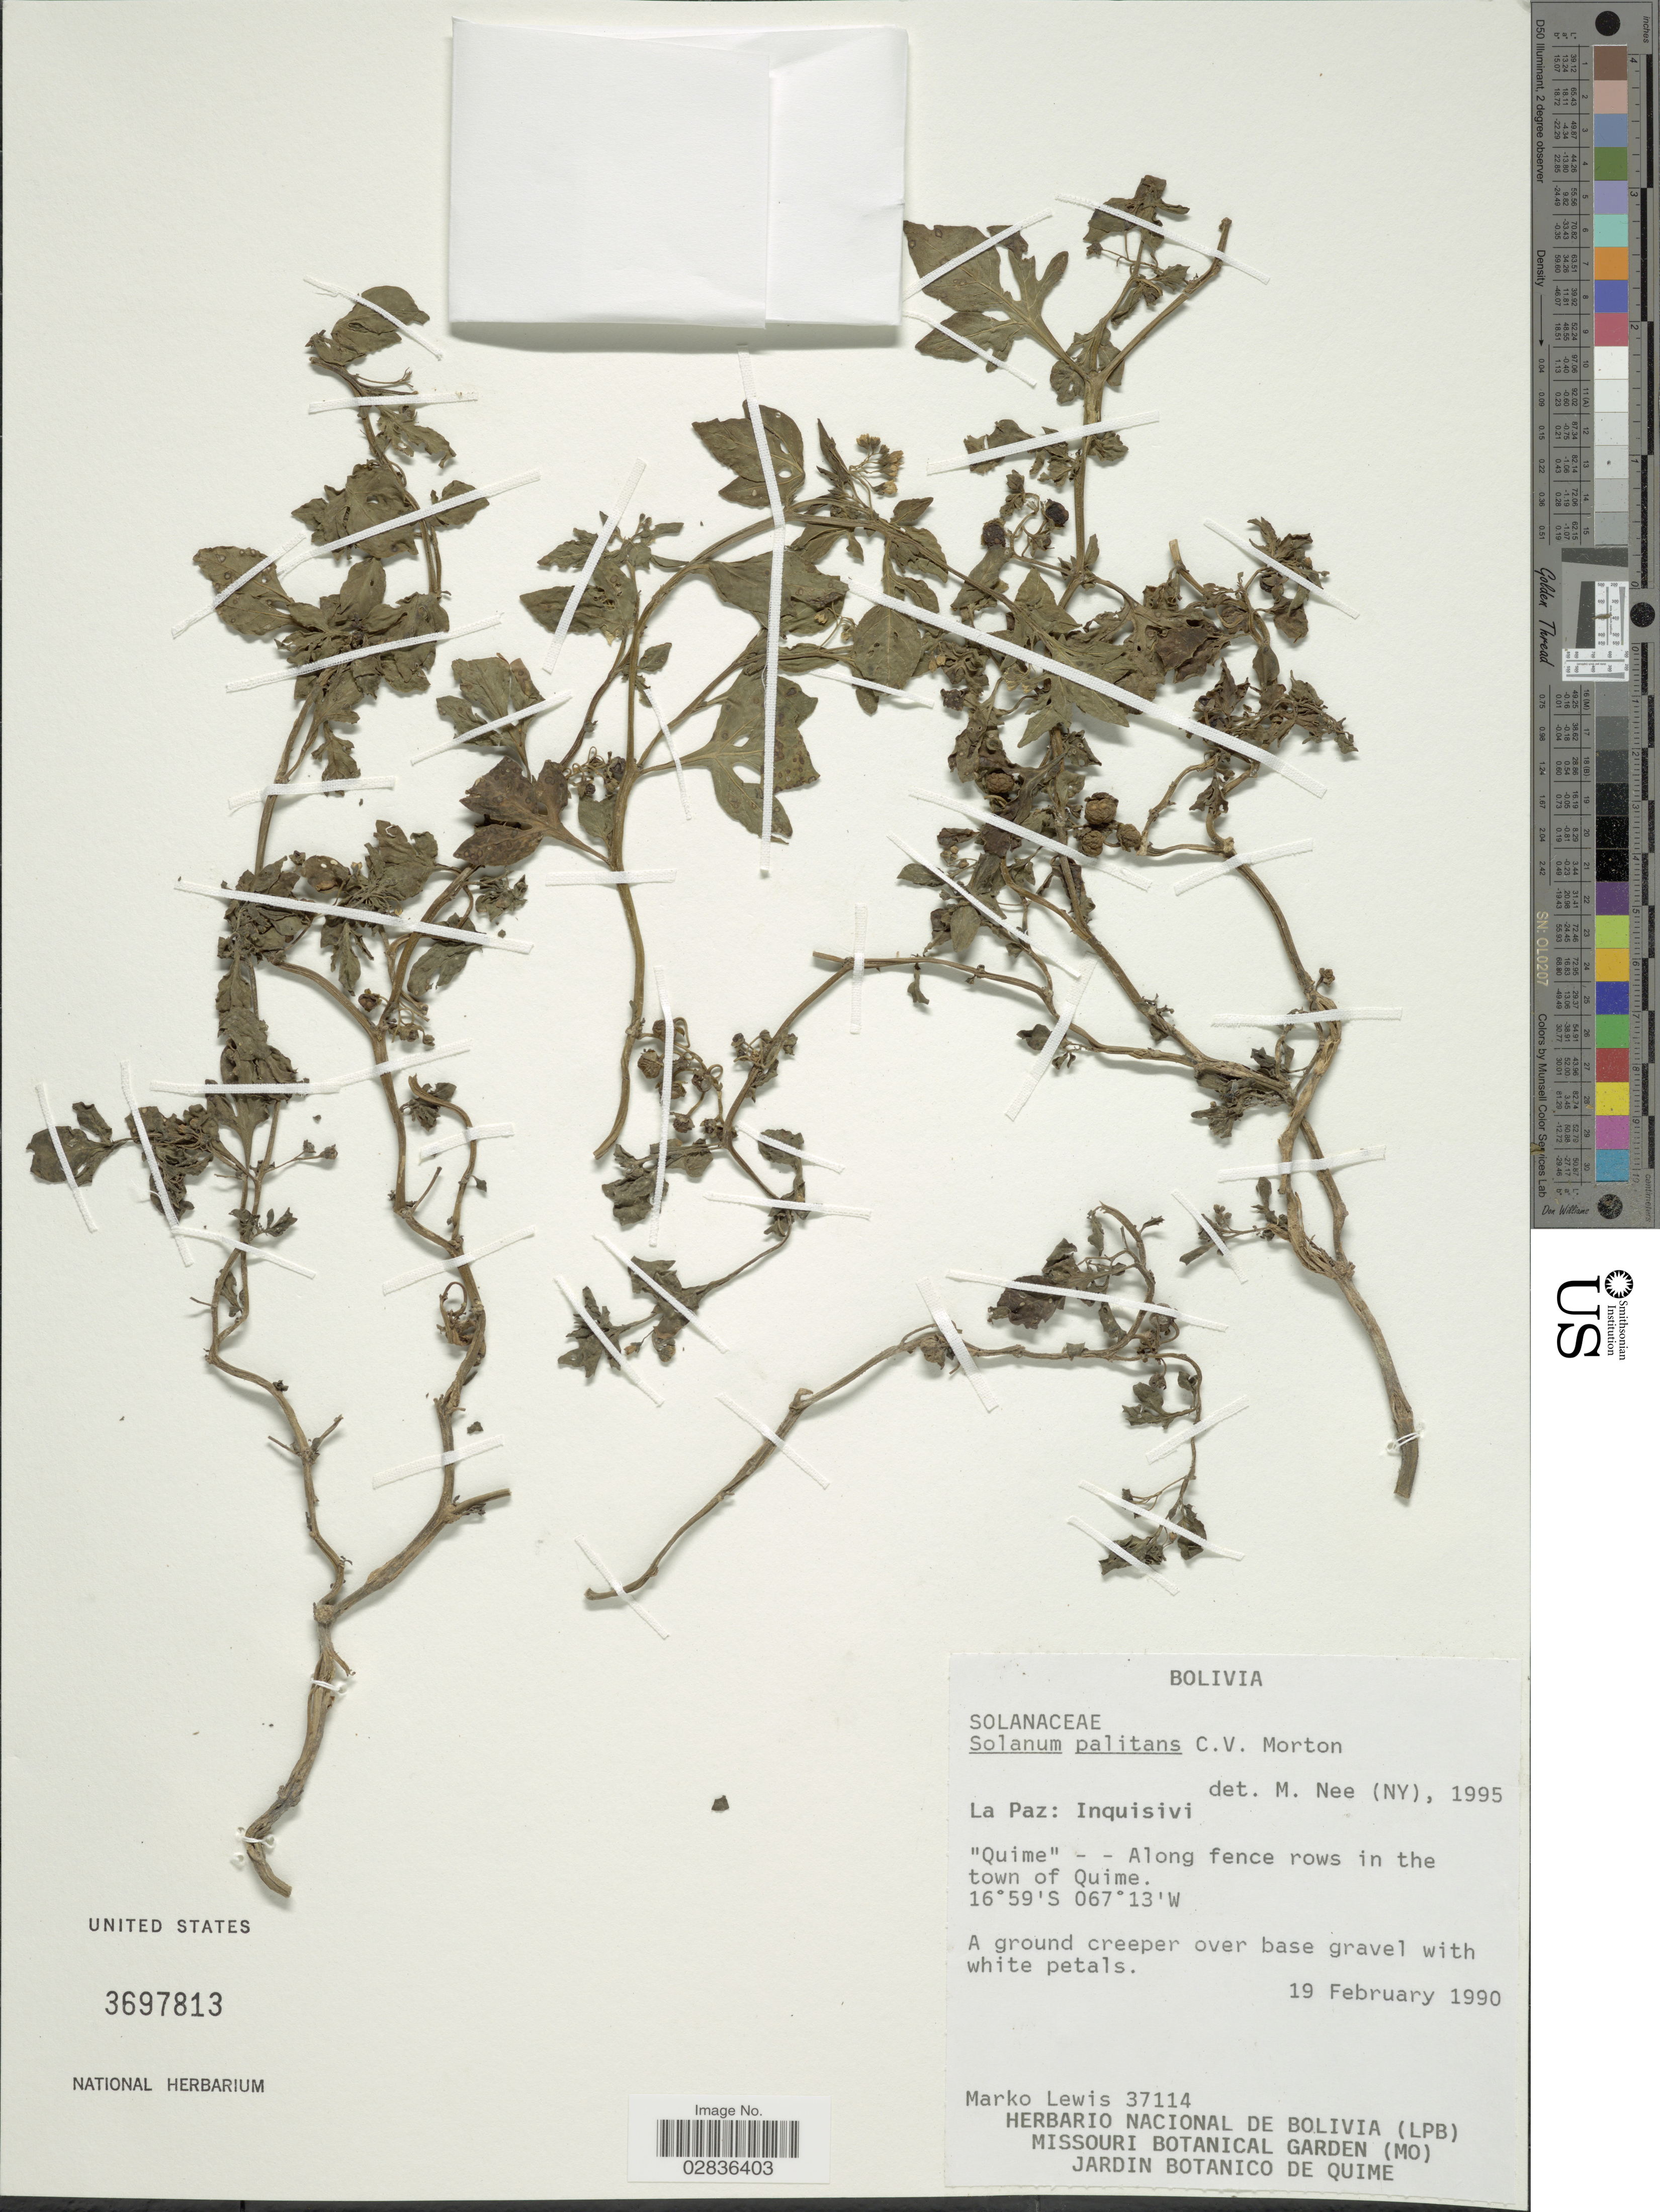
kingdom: Plantae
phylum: Tracheophyta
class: Magnoliopsida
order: Solanales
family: Solanaceae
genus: Solanum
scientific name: Solanum palitans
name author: C.V. Morton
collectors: M. A. Lewis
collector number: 37114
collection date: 1990-02-19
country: Bolivia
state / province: La Paz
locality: La Paz: Inquisivi. "Quime"-- Along fence rows in the town of Quime.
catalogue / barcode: US 3697813